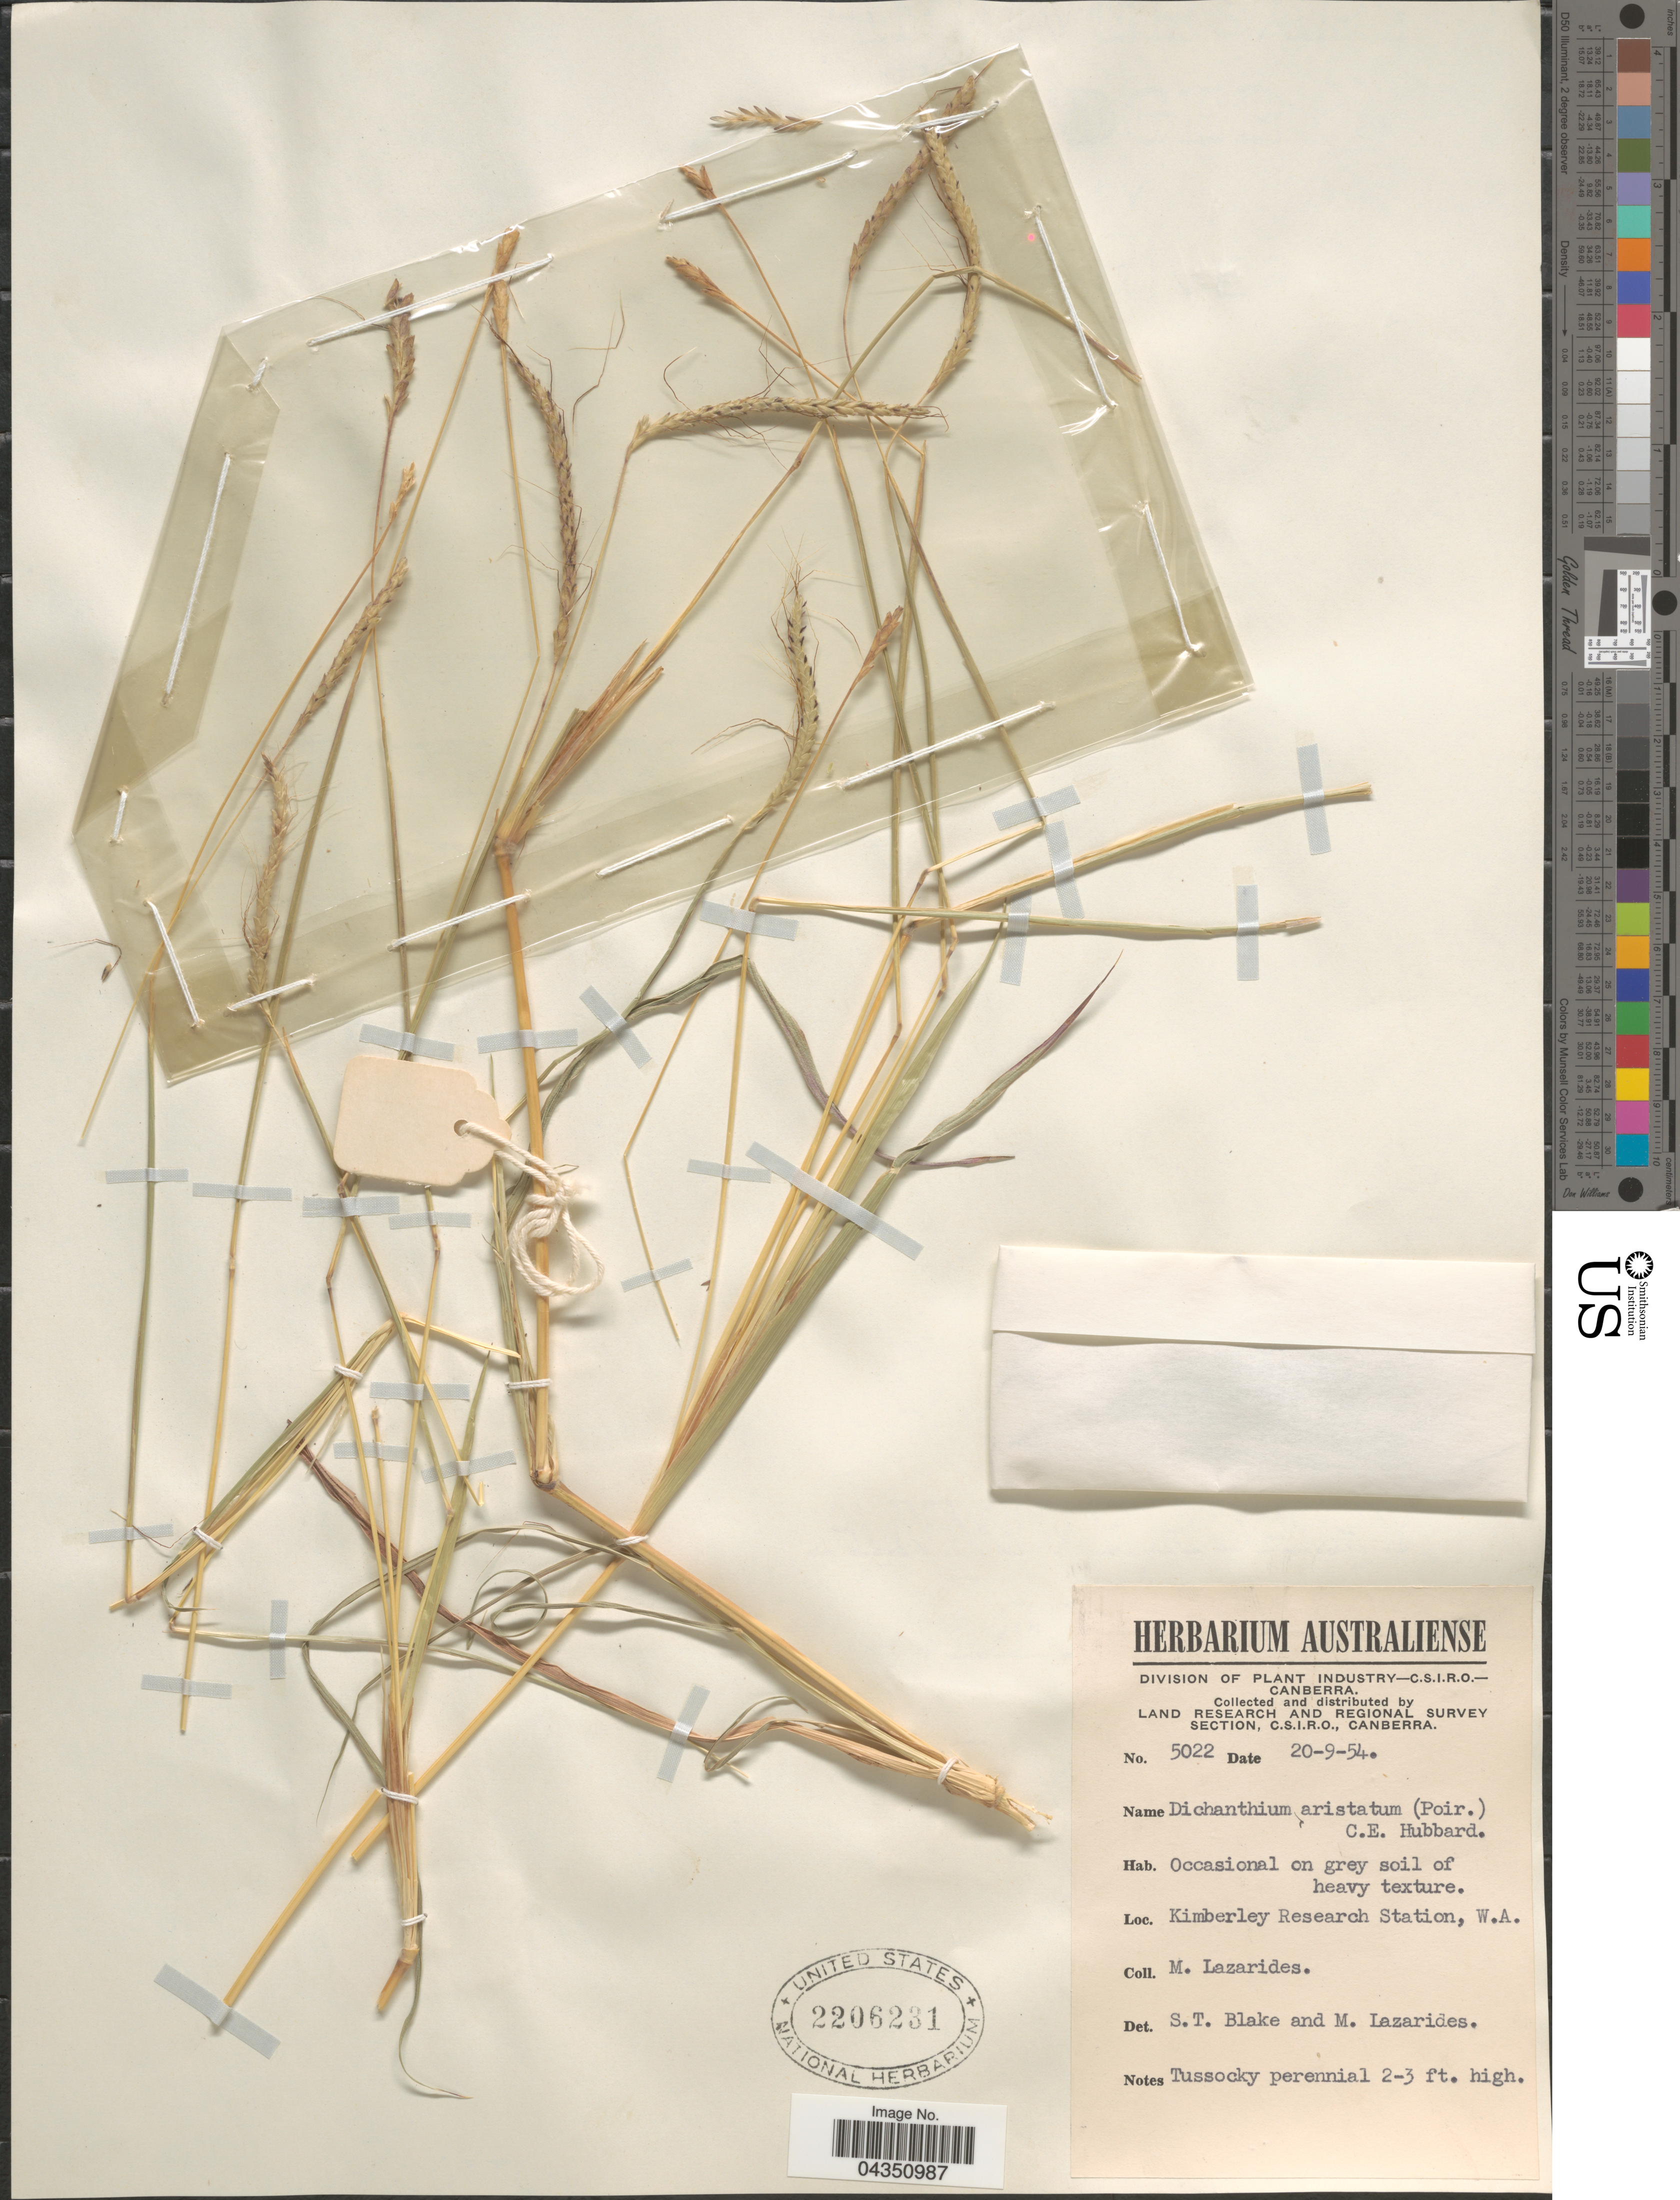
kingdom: Plantae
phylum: Tracheophyta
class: Liliopsida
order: Poales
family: Poaceae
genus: Dichanthium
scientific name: Dichanthium aristatum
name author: (Poir.) C.E. Hubb.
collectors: M. Lazarides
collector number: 5022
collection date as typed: Transcribed d/m/y: 20/9/54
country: Australia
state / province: Western Australia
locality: Land Research and Regional Survey Section. Kimberley Research Station.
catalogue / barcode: US 2206231